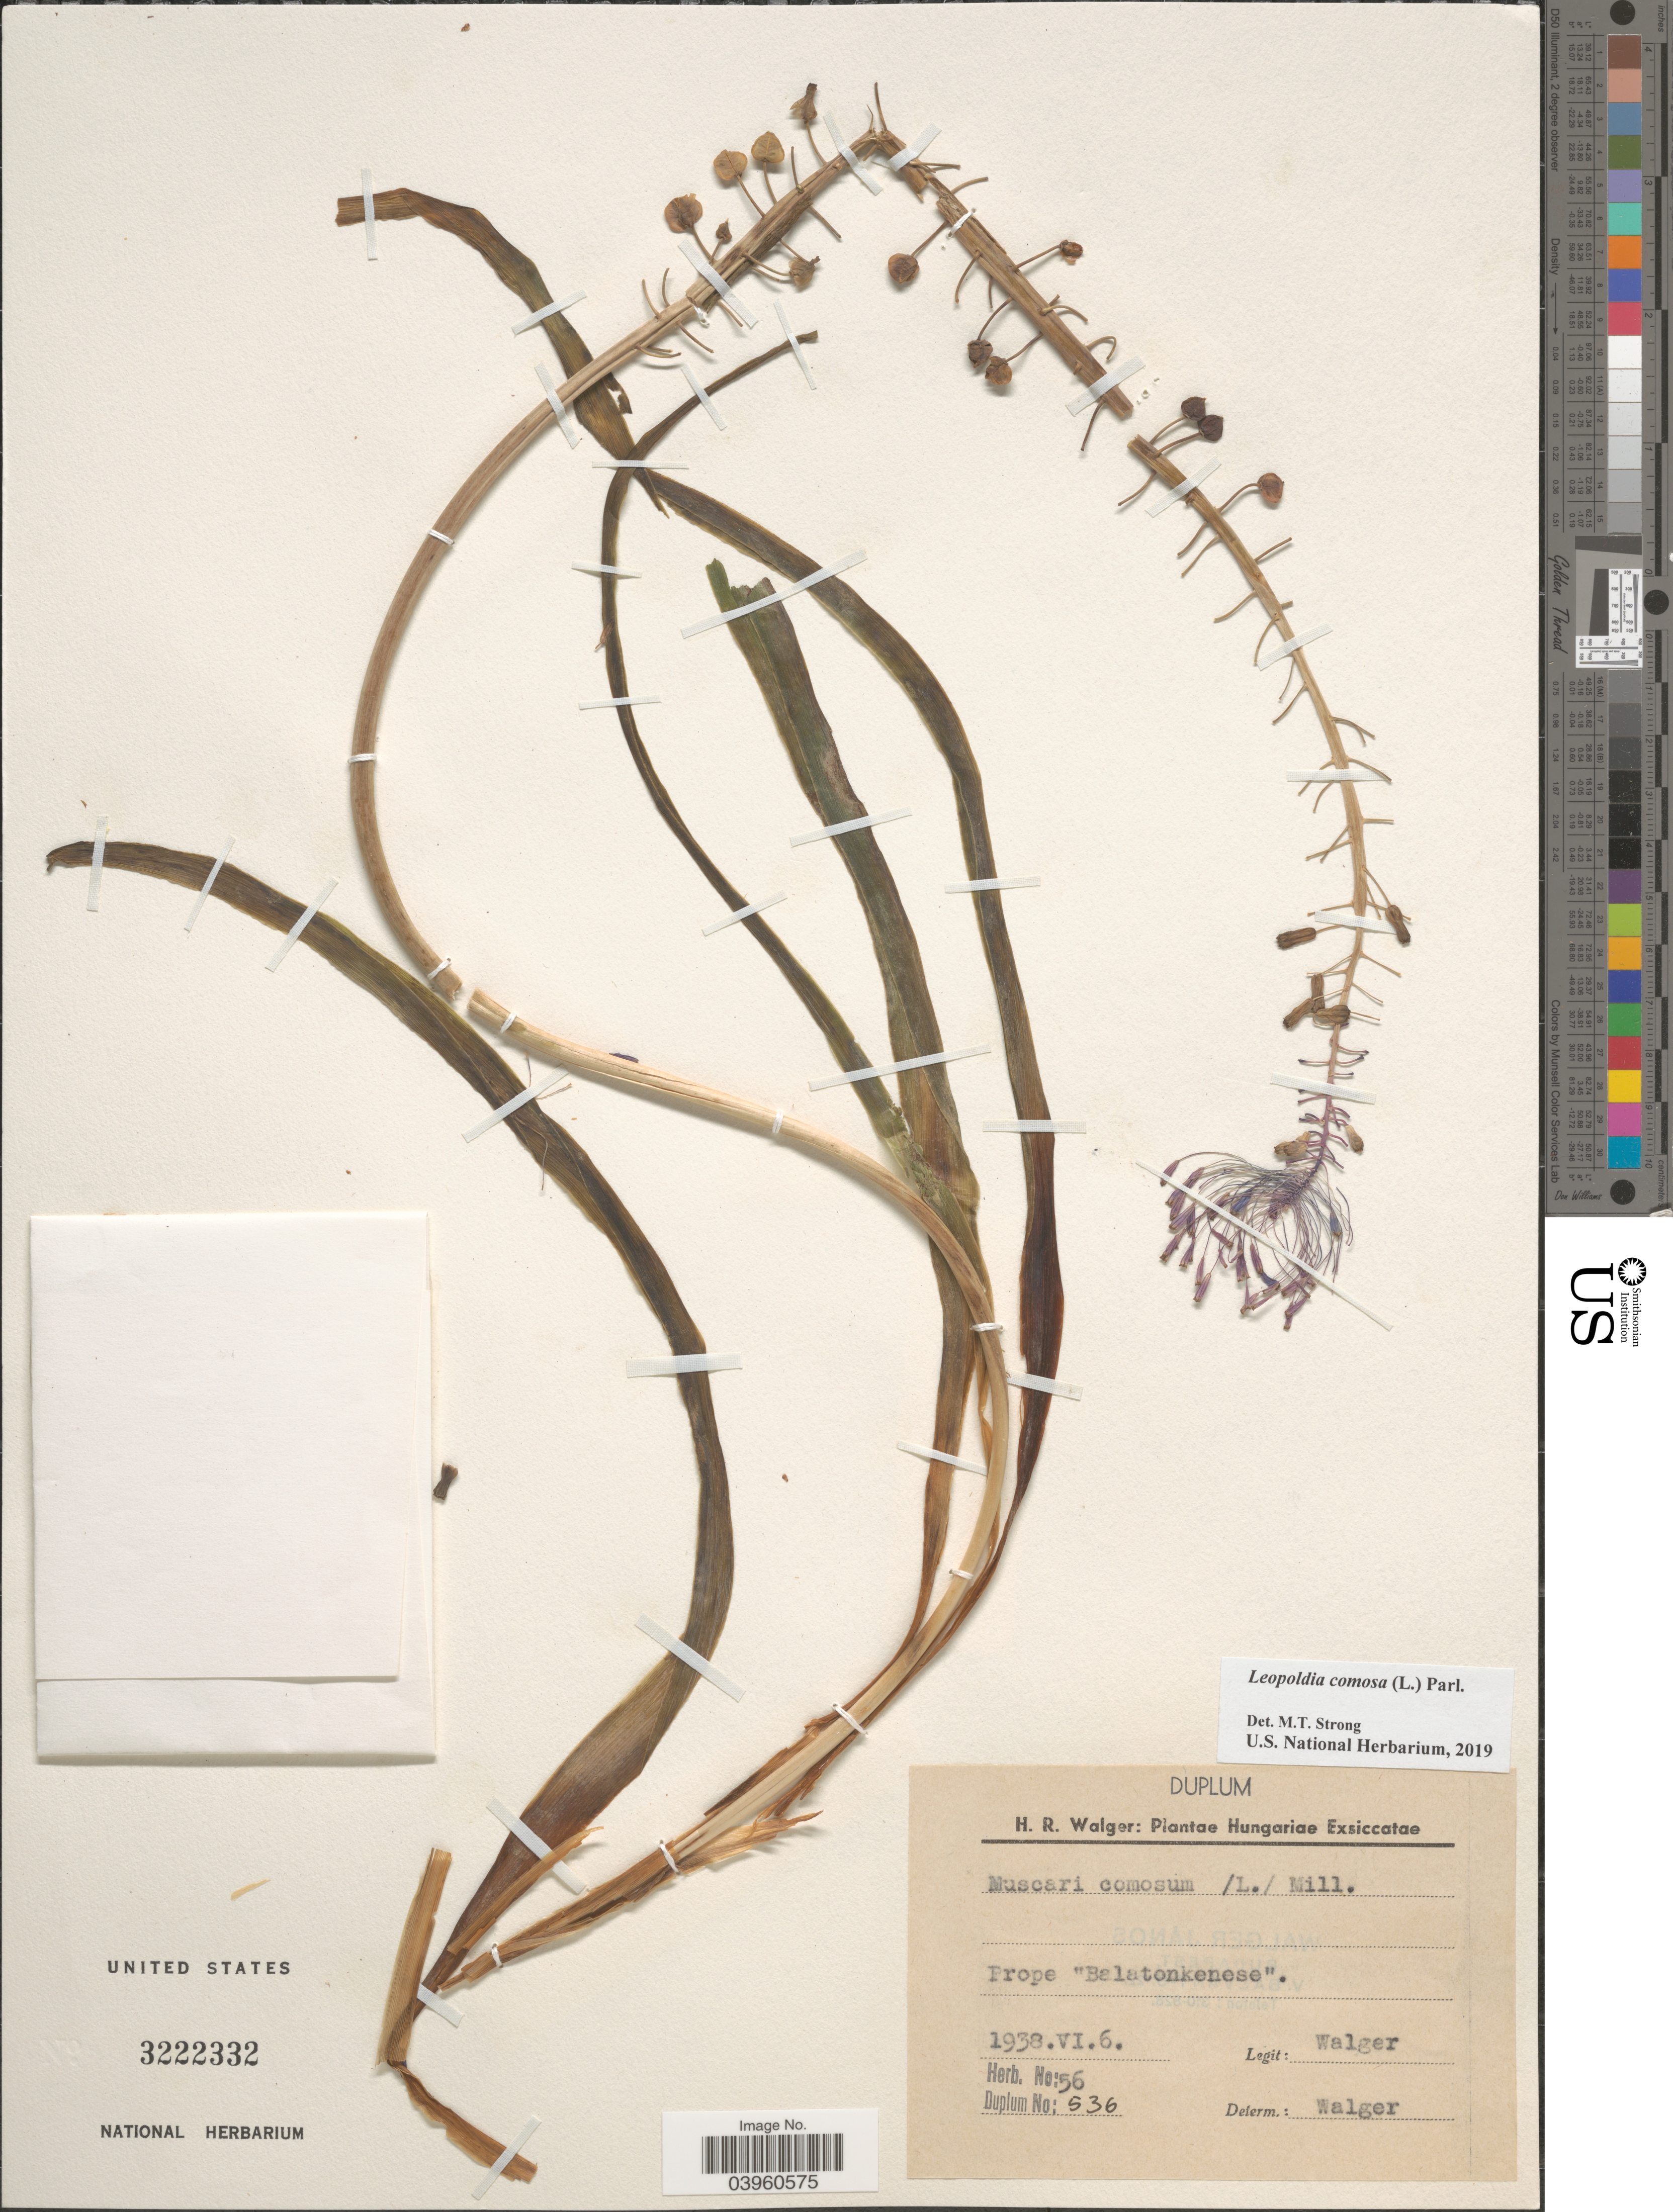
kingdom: Plantae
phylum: Tracheophyta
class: Liliopsida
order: Asparagales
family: Asparagaceae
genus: Leopoldia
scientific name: Leopoldia comosa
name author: (L.) Parl.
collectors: H. Walger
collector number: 56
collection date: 1938-06-06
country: Hungary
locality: Prope "Balatonkenese".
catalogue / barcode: US 3222332